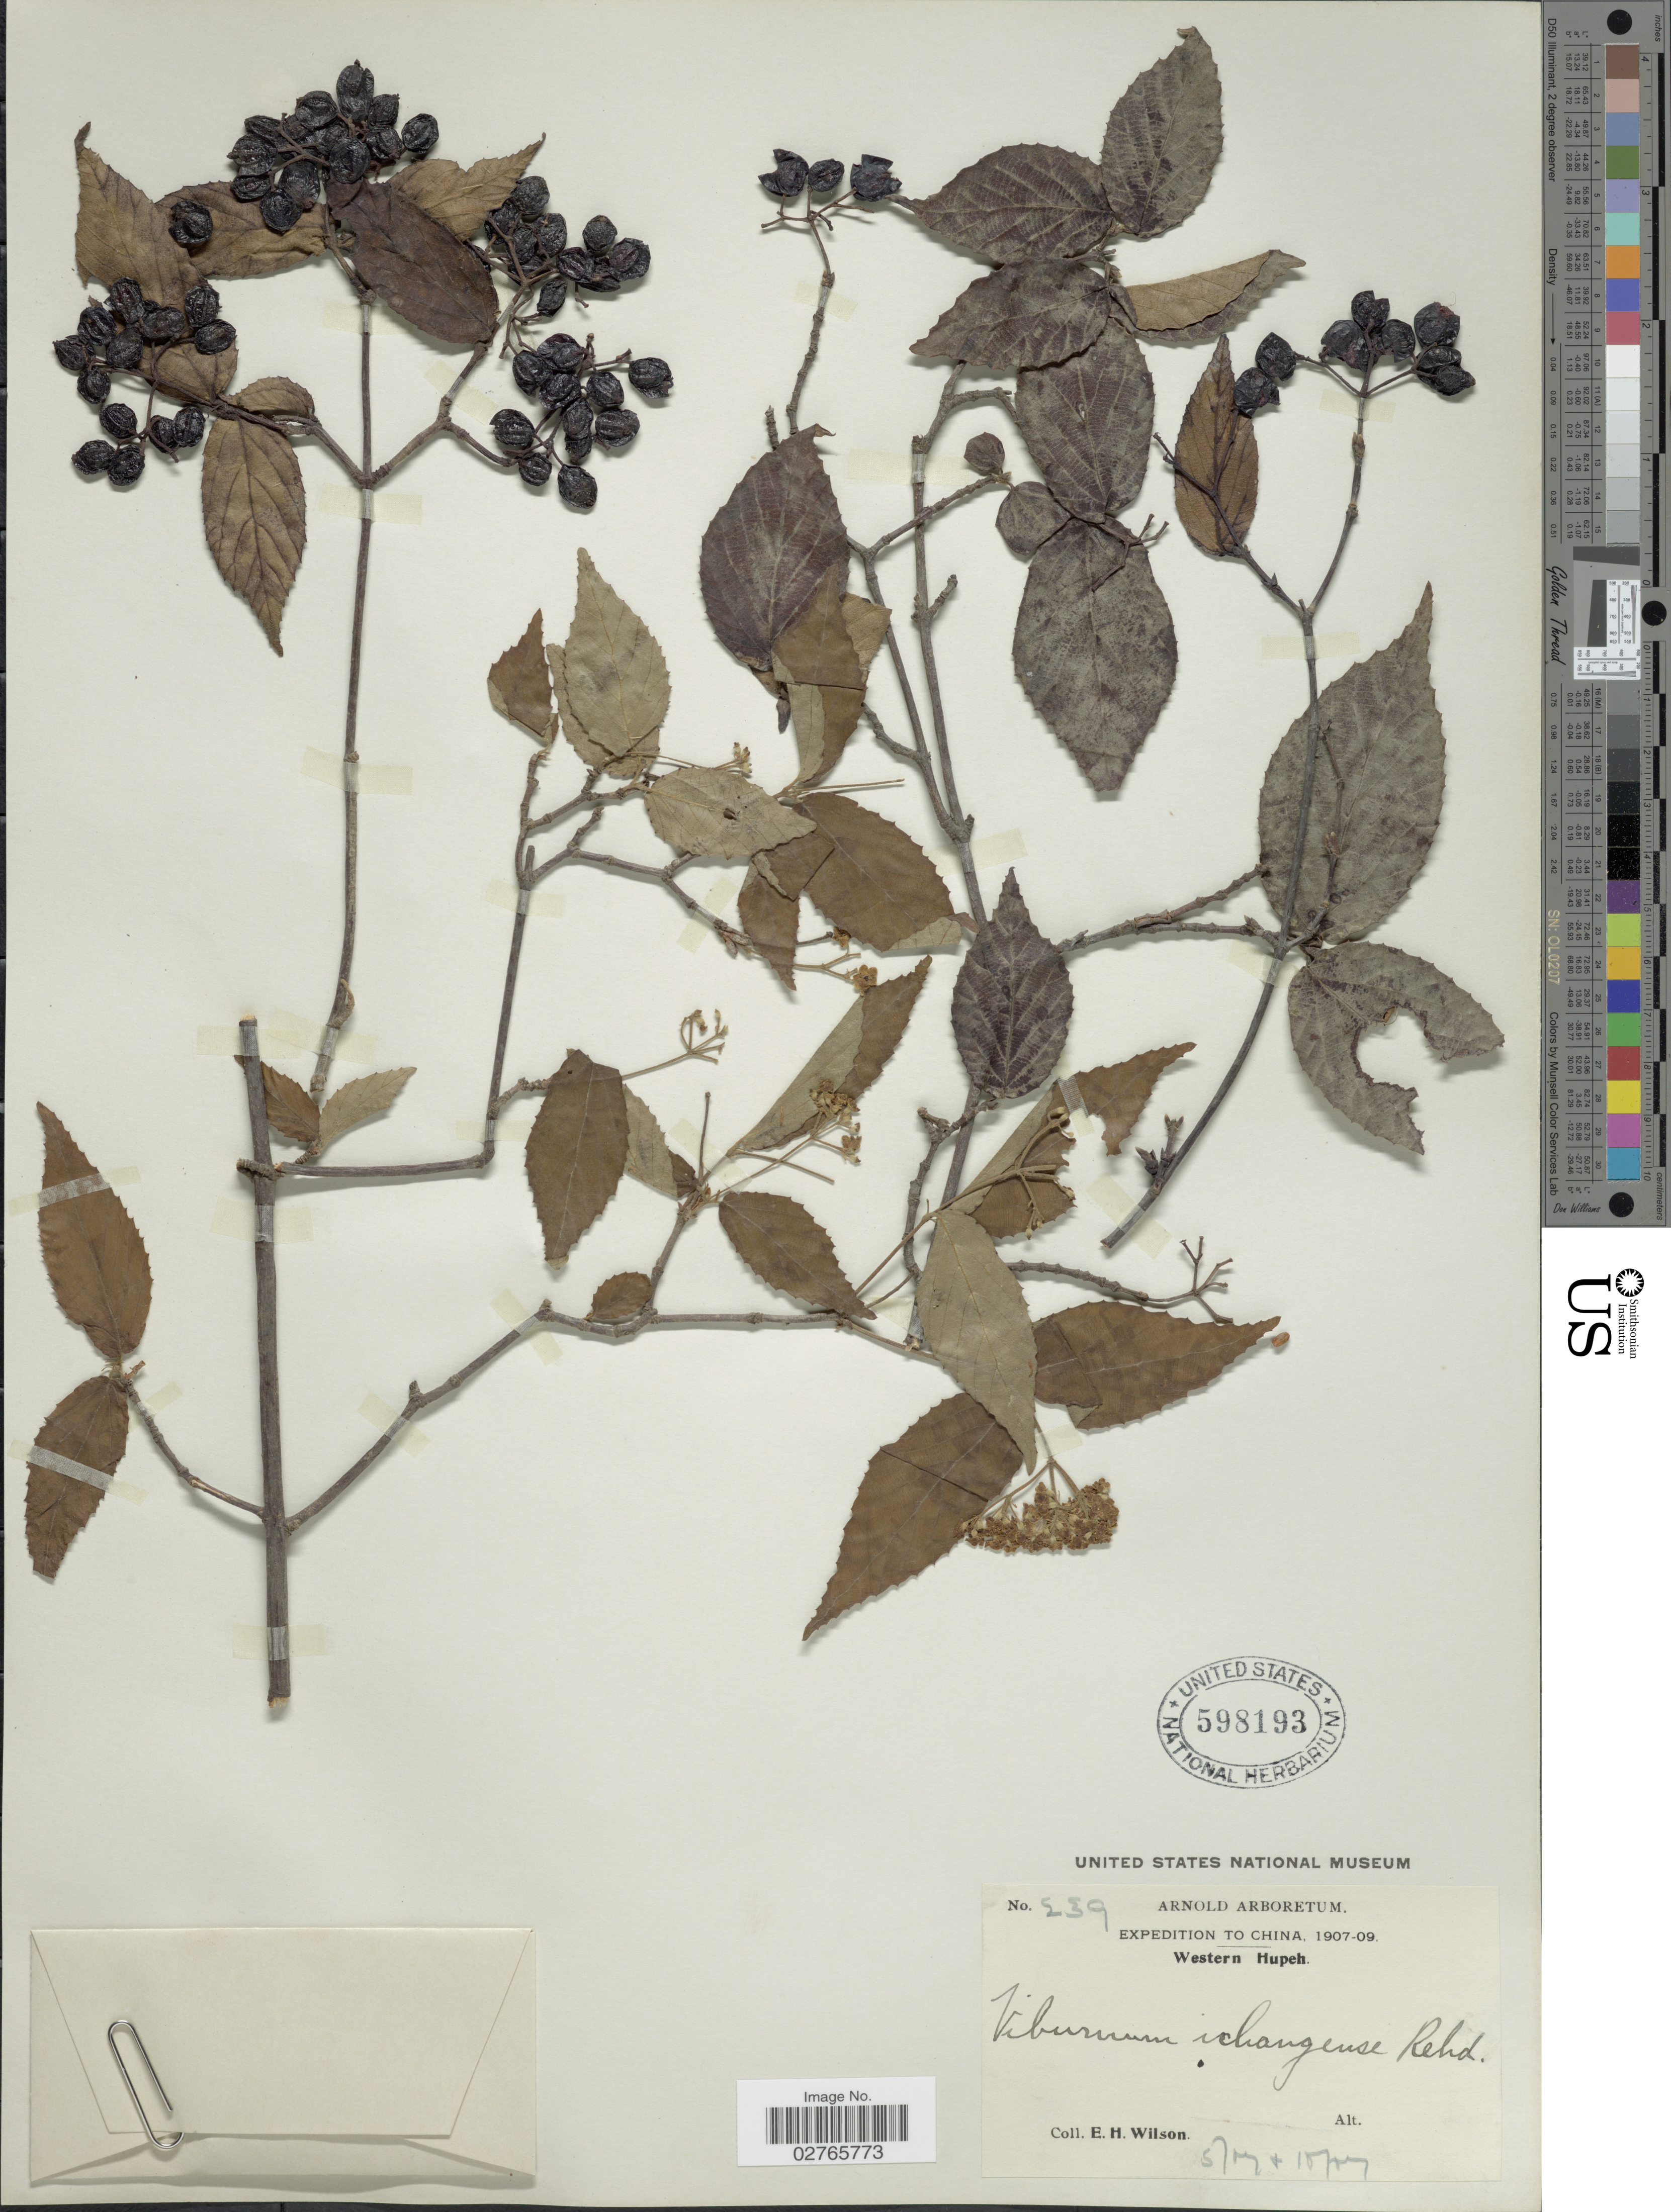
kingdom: Plantae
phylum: Tracheophyta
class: Magnoliopsida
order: Dipsacales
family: Viburnaceae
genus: Viburnum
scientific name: Viburnum erosum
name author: Thunb.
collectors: E. Wilson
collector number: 239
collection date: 1907-05/1907-10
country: China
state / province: Hubei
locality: Western Hupeh.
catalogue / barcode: US 598193